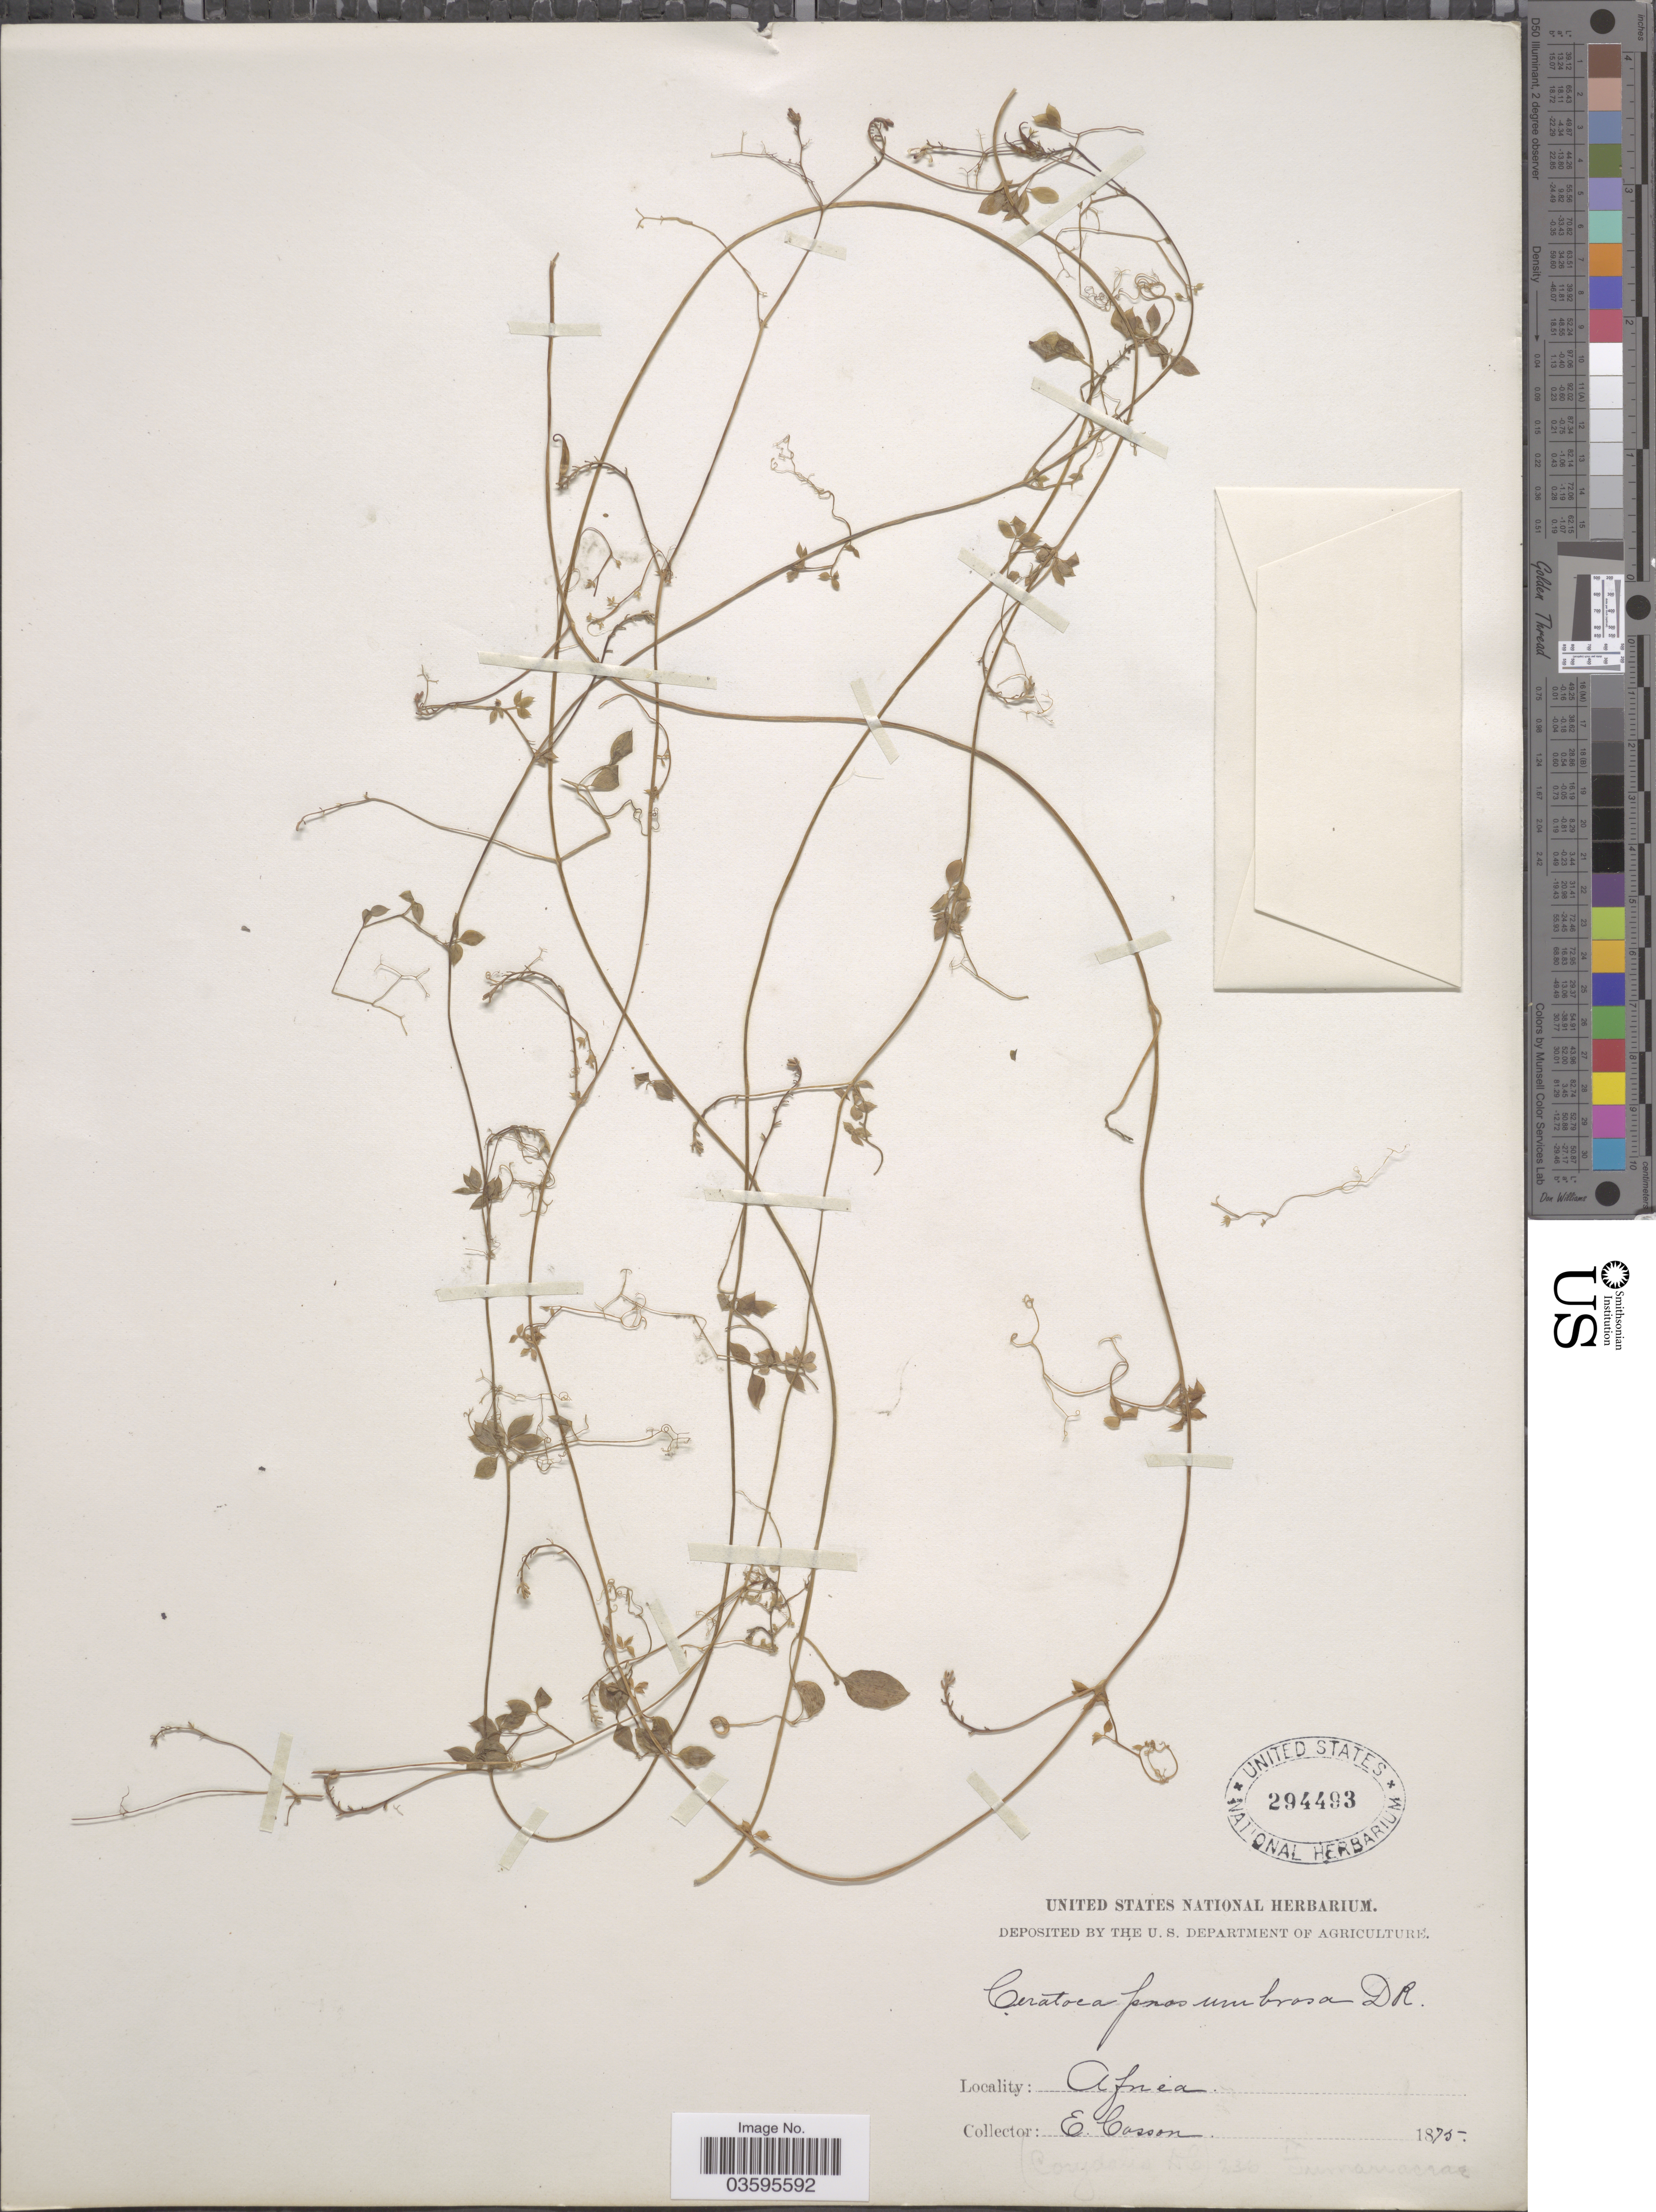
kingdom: Plantae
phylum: Tracheophyta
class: Magnoliopsida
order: Ranunculales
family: Papaveraceae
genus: Corydalis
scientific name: Corydalis umbrosa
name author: (Walp.) Prantl & Kundig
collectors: E. Cosson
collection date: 1875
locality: Africa.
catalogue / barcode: US 294493